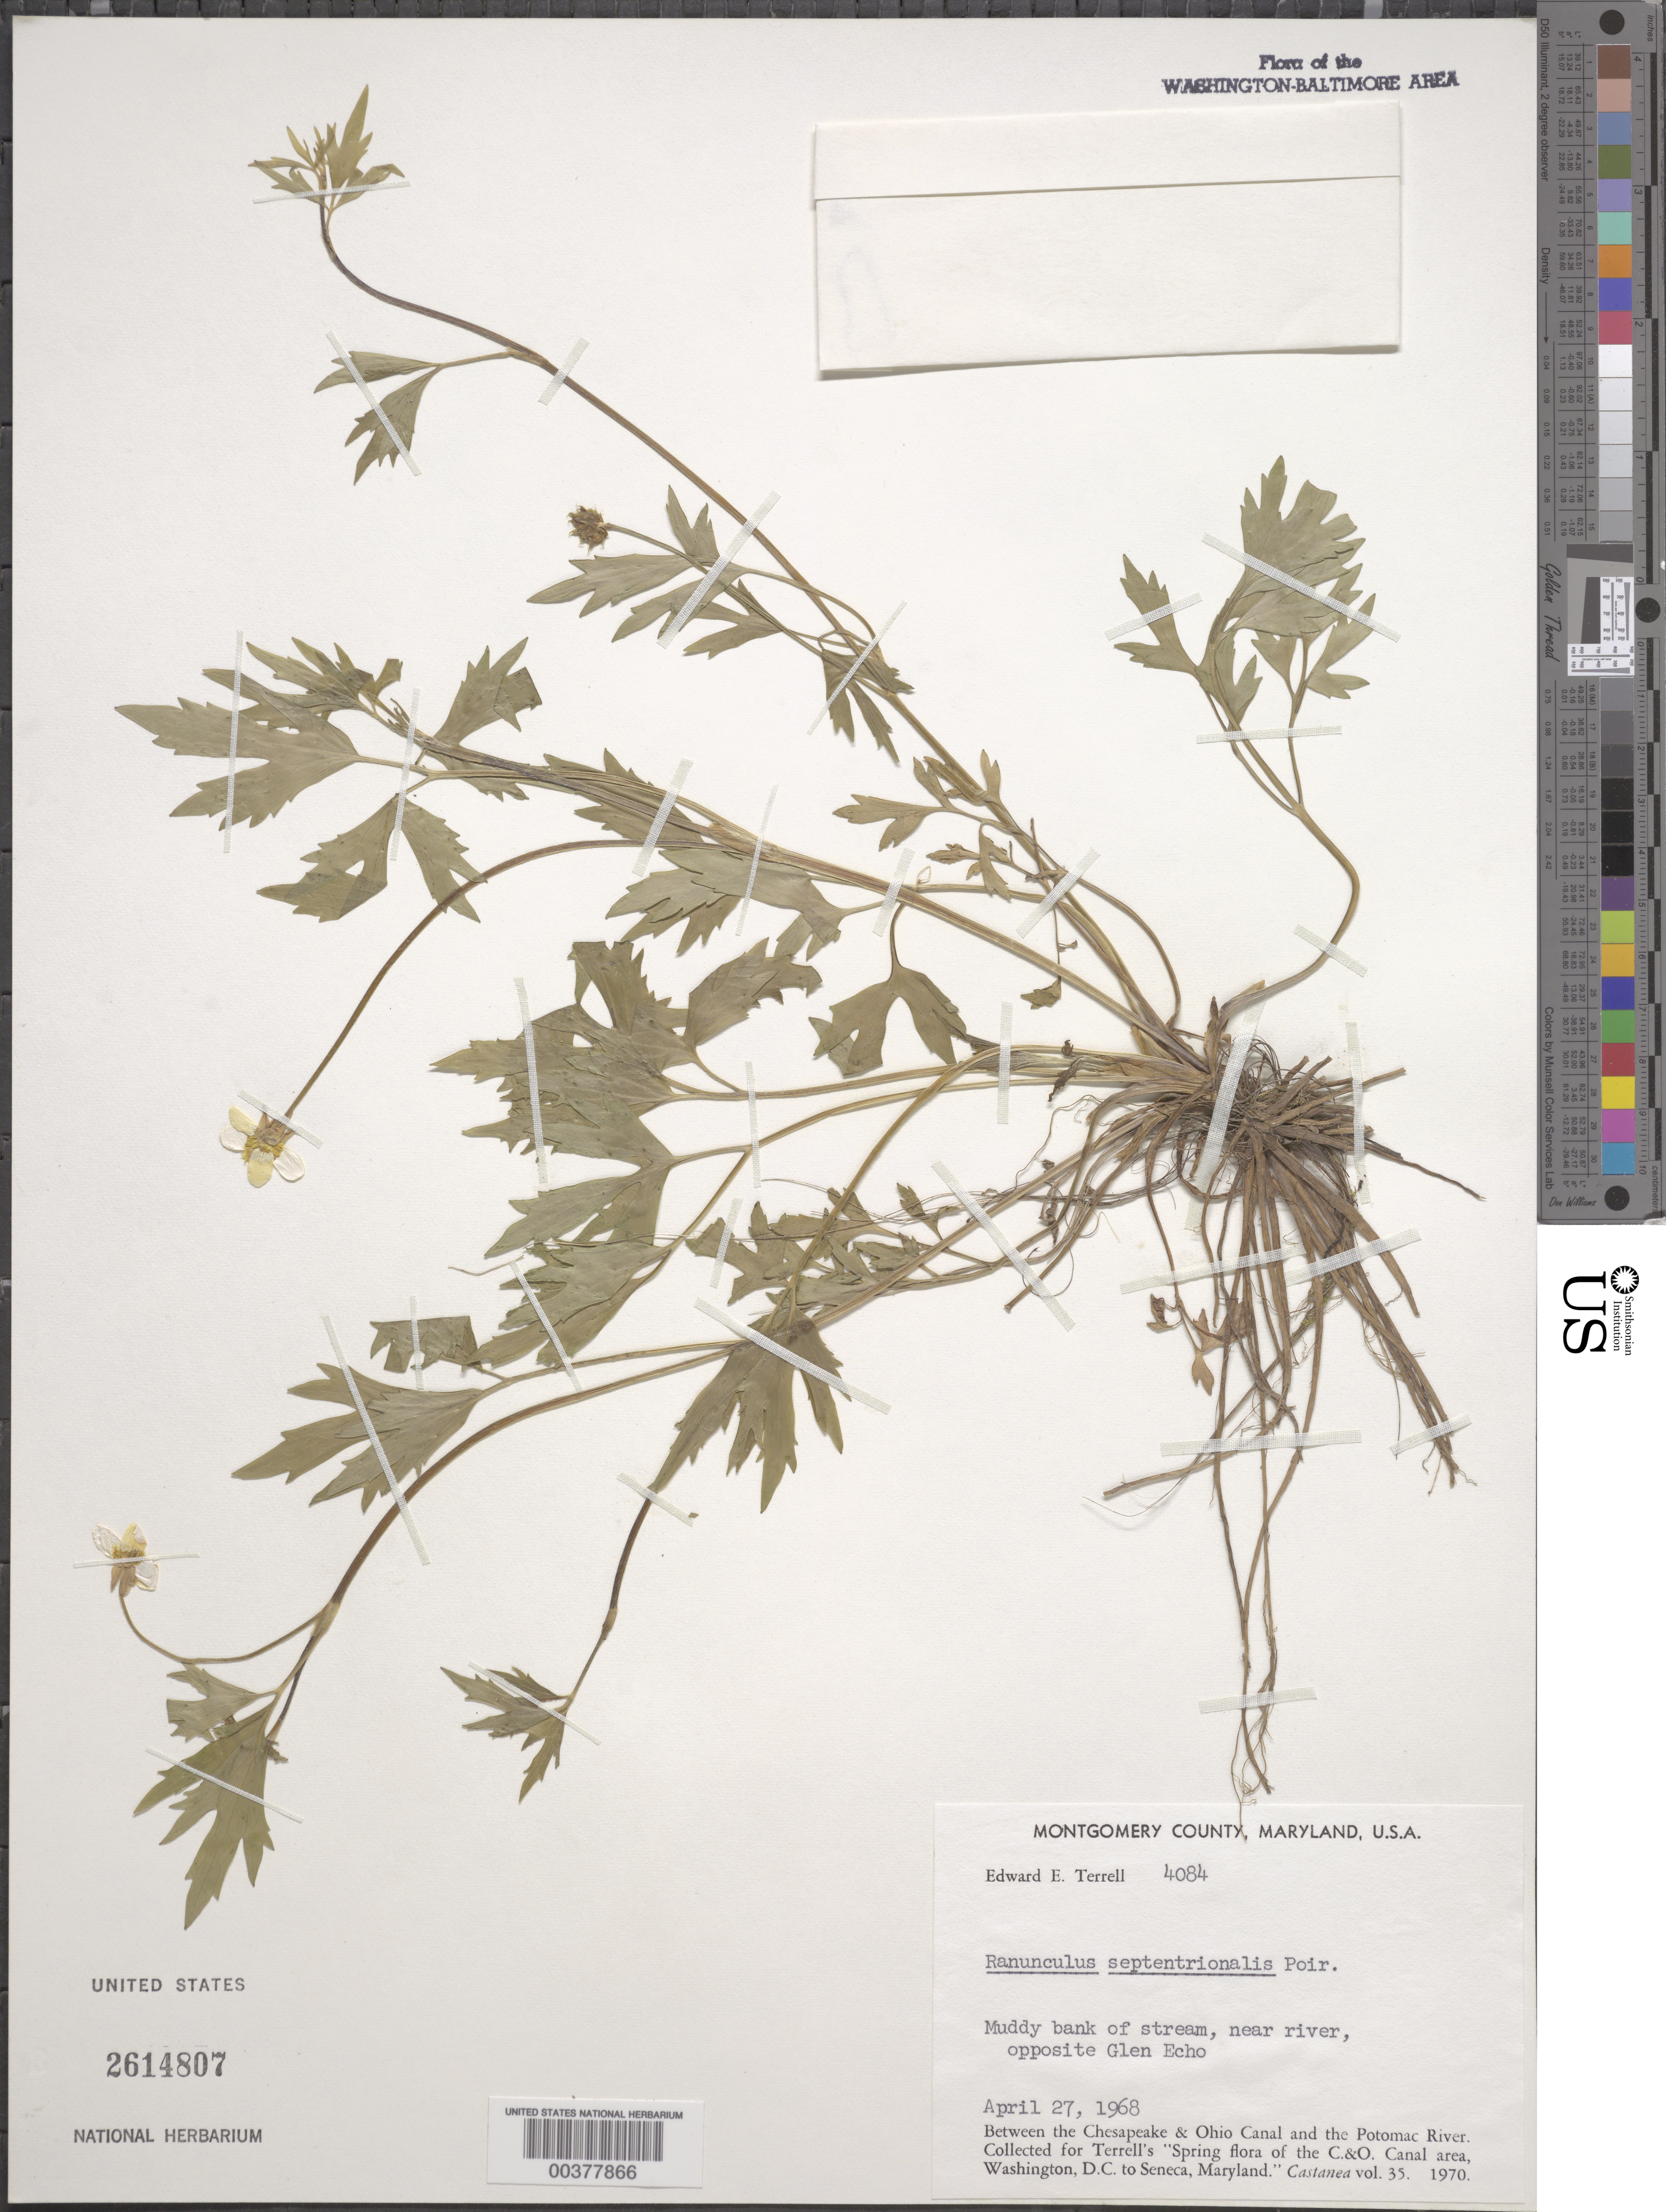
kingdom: Plantae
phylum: Tracheophyta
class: Magnoliopsida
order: Ranunculales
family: Ranunculaceae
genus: Ranunculus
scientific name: Ranunculus hispidus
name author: Michx.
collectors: E. E. Terrell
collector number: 4084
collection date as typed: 27 Apr 1968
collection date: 1968-04-27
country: United States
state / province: Maryland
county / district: Montgomery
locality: Opposite Glen Echo C. & O. Canal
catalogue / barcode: US 2614807